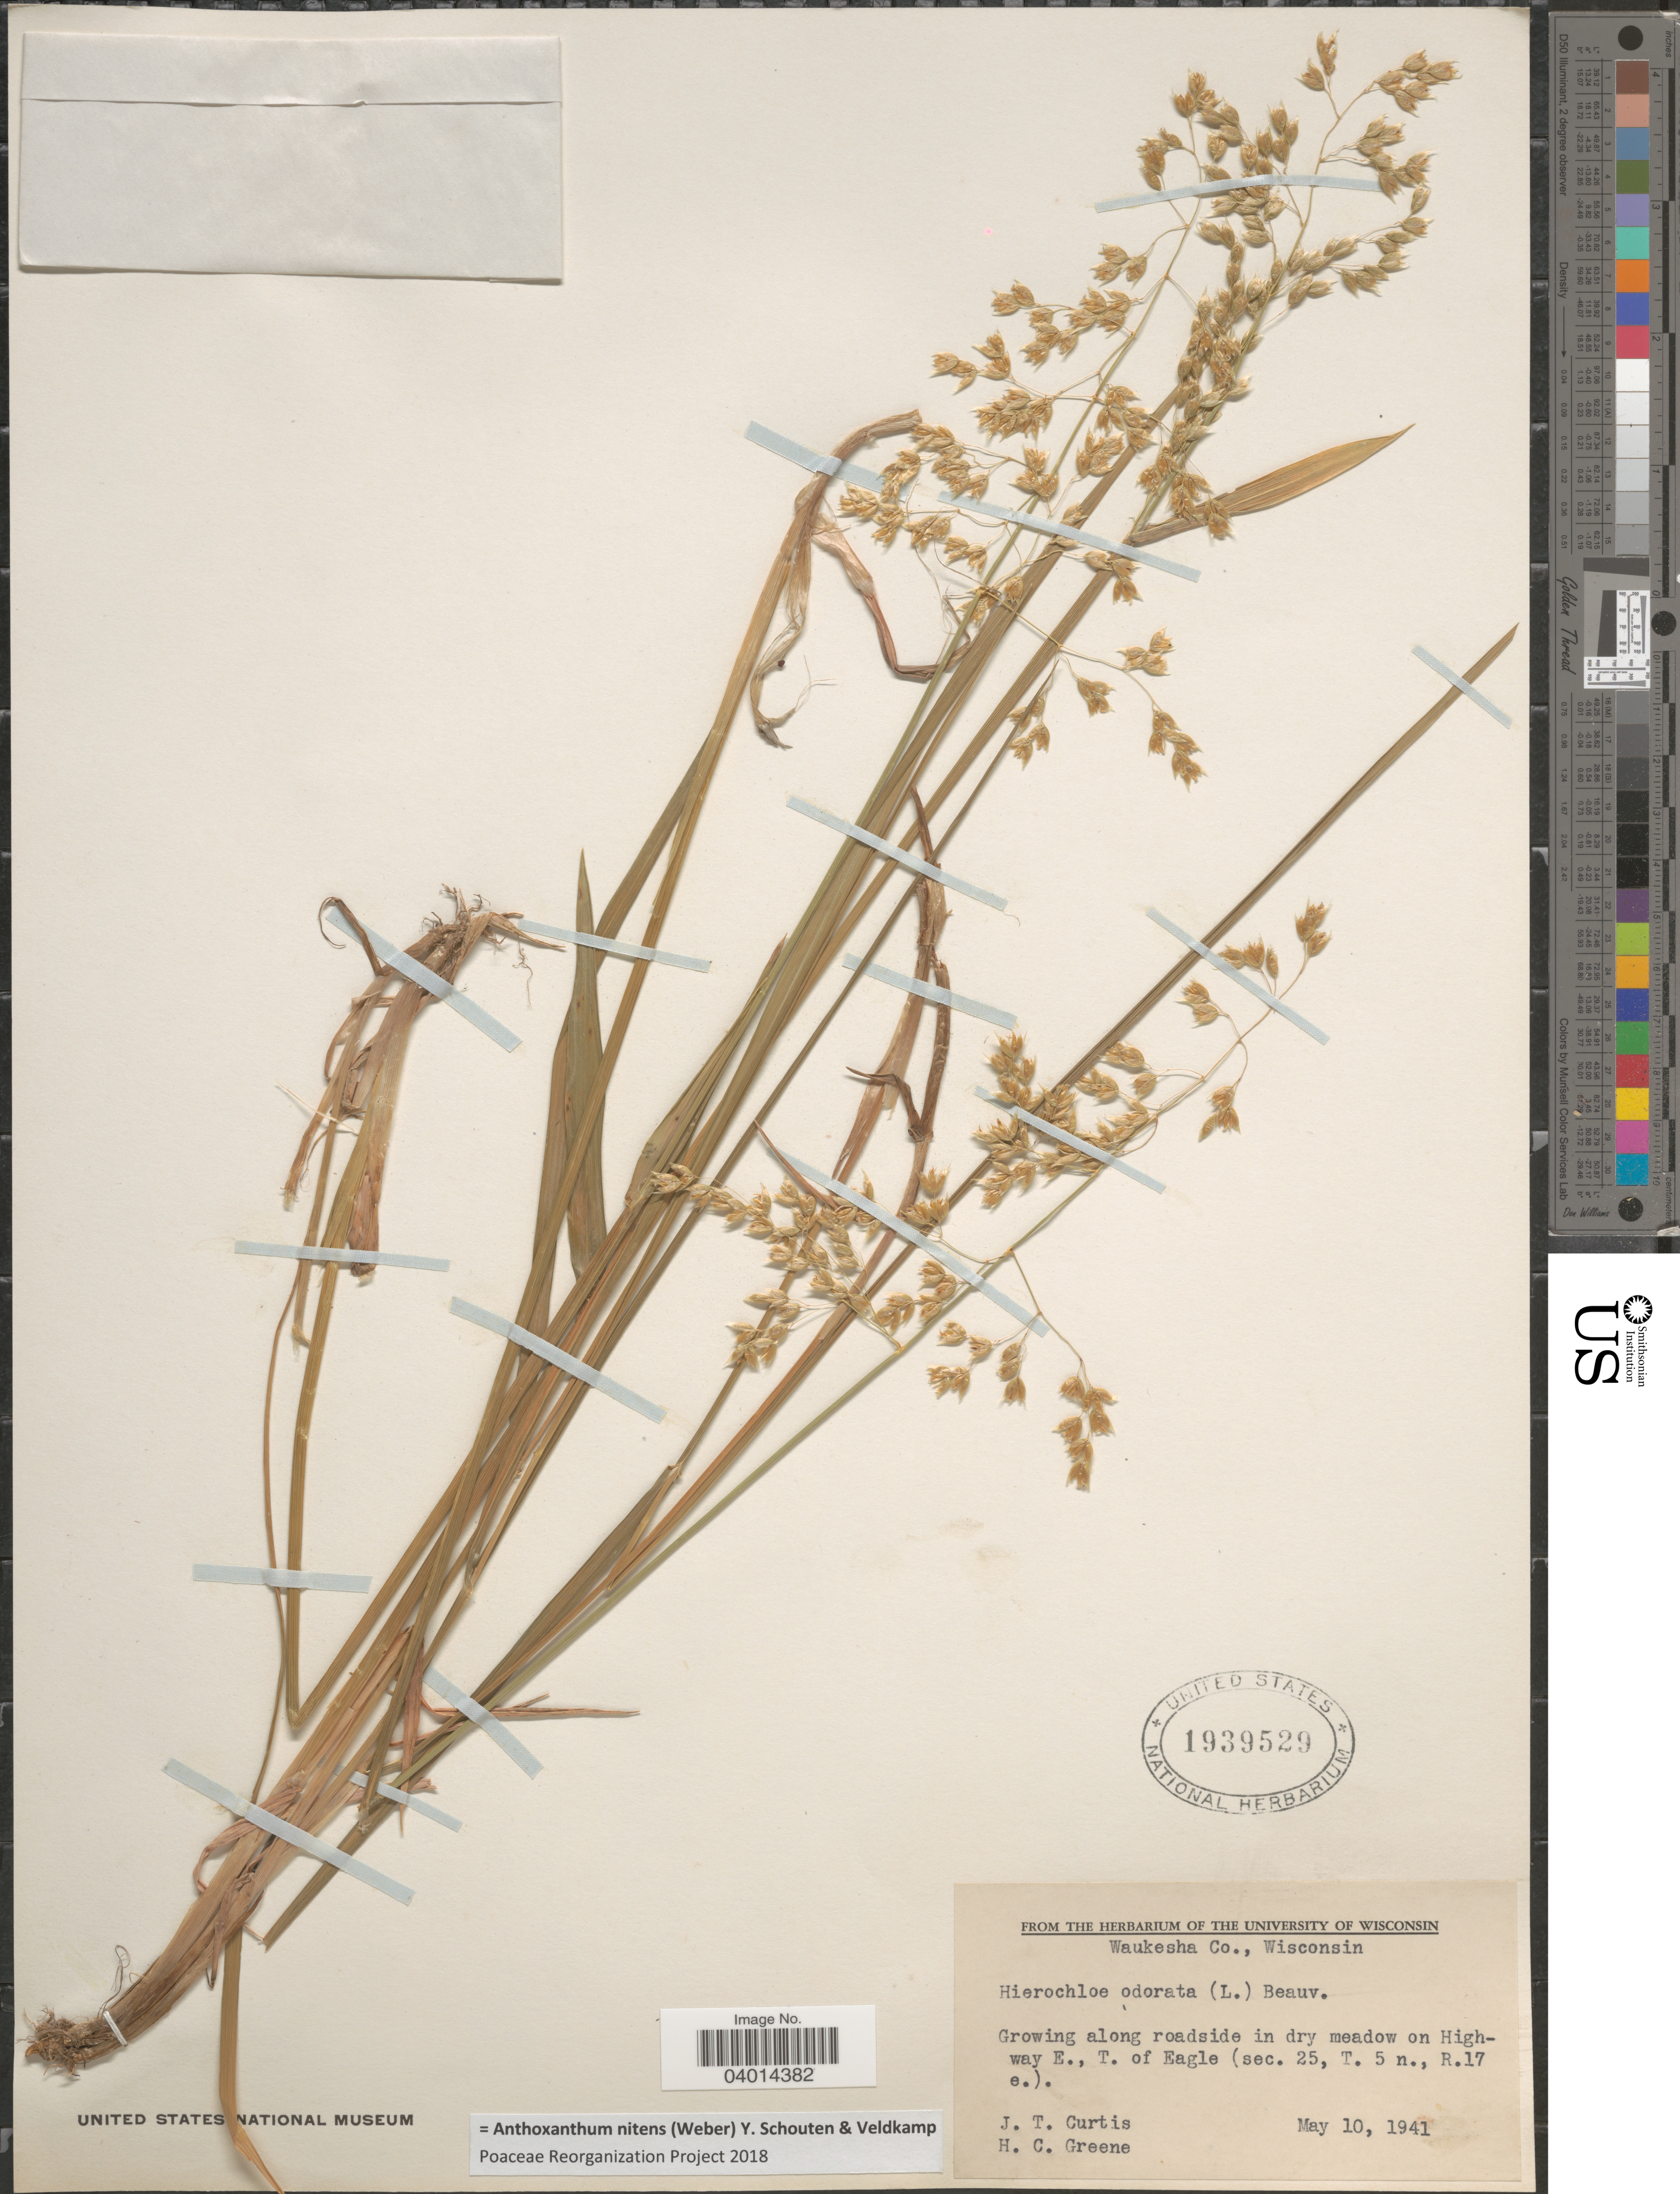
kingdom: Plantae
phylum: Tracheophyta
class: Liliopsida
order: Poales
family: Poaceae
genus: Anthoxanthum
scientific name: Anthoxanthum nitens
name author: (G.H. Weber) R.T.A. Schouten & Veldkamp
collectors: J. Curtis & H. C. Greene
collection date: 1941-05-10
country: United States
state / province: Wisconsin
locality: Waukesha Co. Along roadside in dry meadow on Highway E., T. of Eagle (sec. 25, T. 5 n., R.17e).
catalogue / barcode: US 1939529